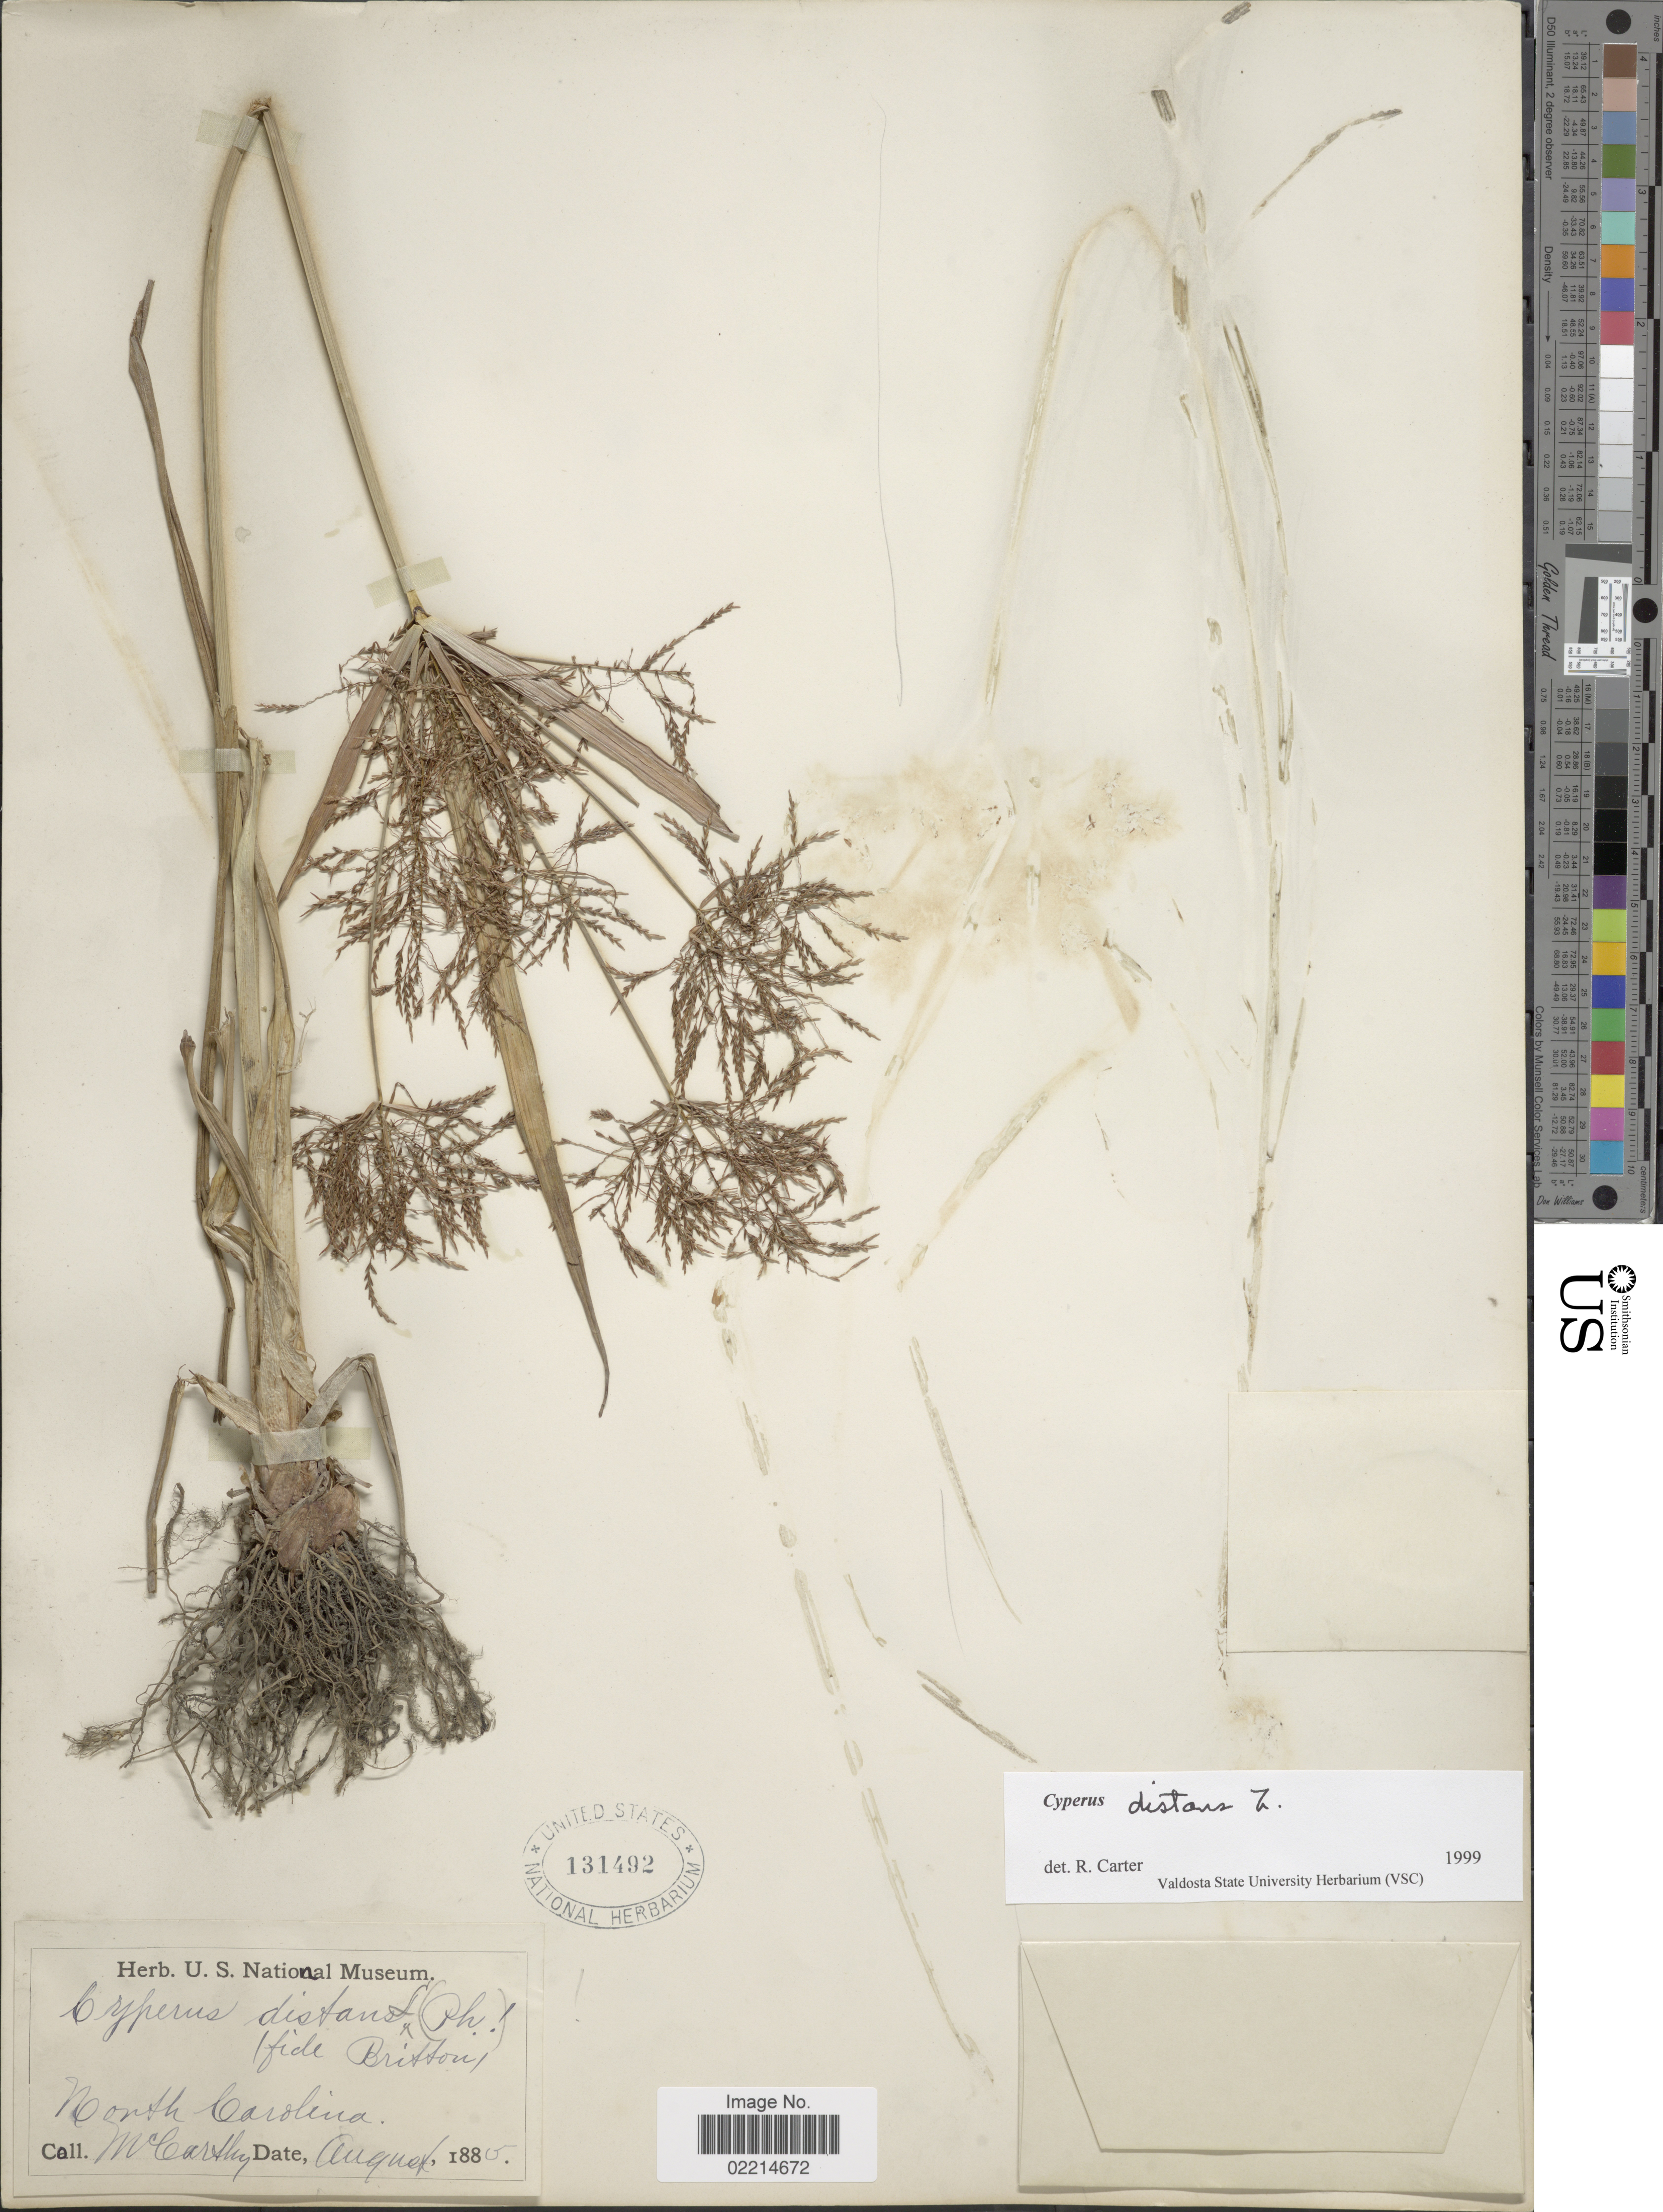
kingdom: Plantae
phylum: Tracheophyta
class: Liliopsida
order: Poales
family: Cyperaceae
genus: Cyperus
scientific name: Cyperus distans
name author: L. f.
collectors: -- McCarthy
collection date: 1885-08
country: United States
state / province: North Carolina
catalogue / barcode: US 131492